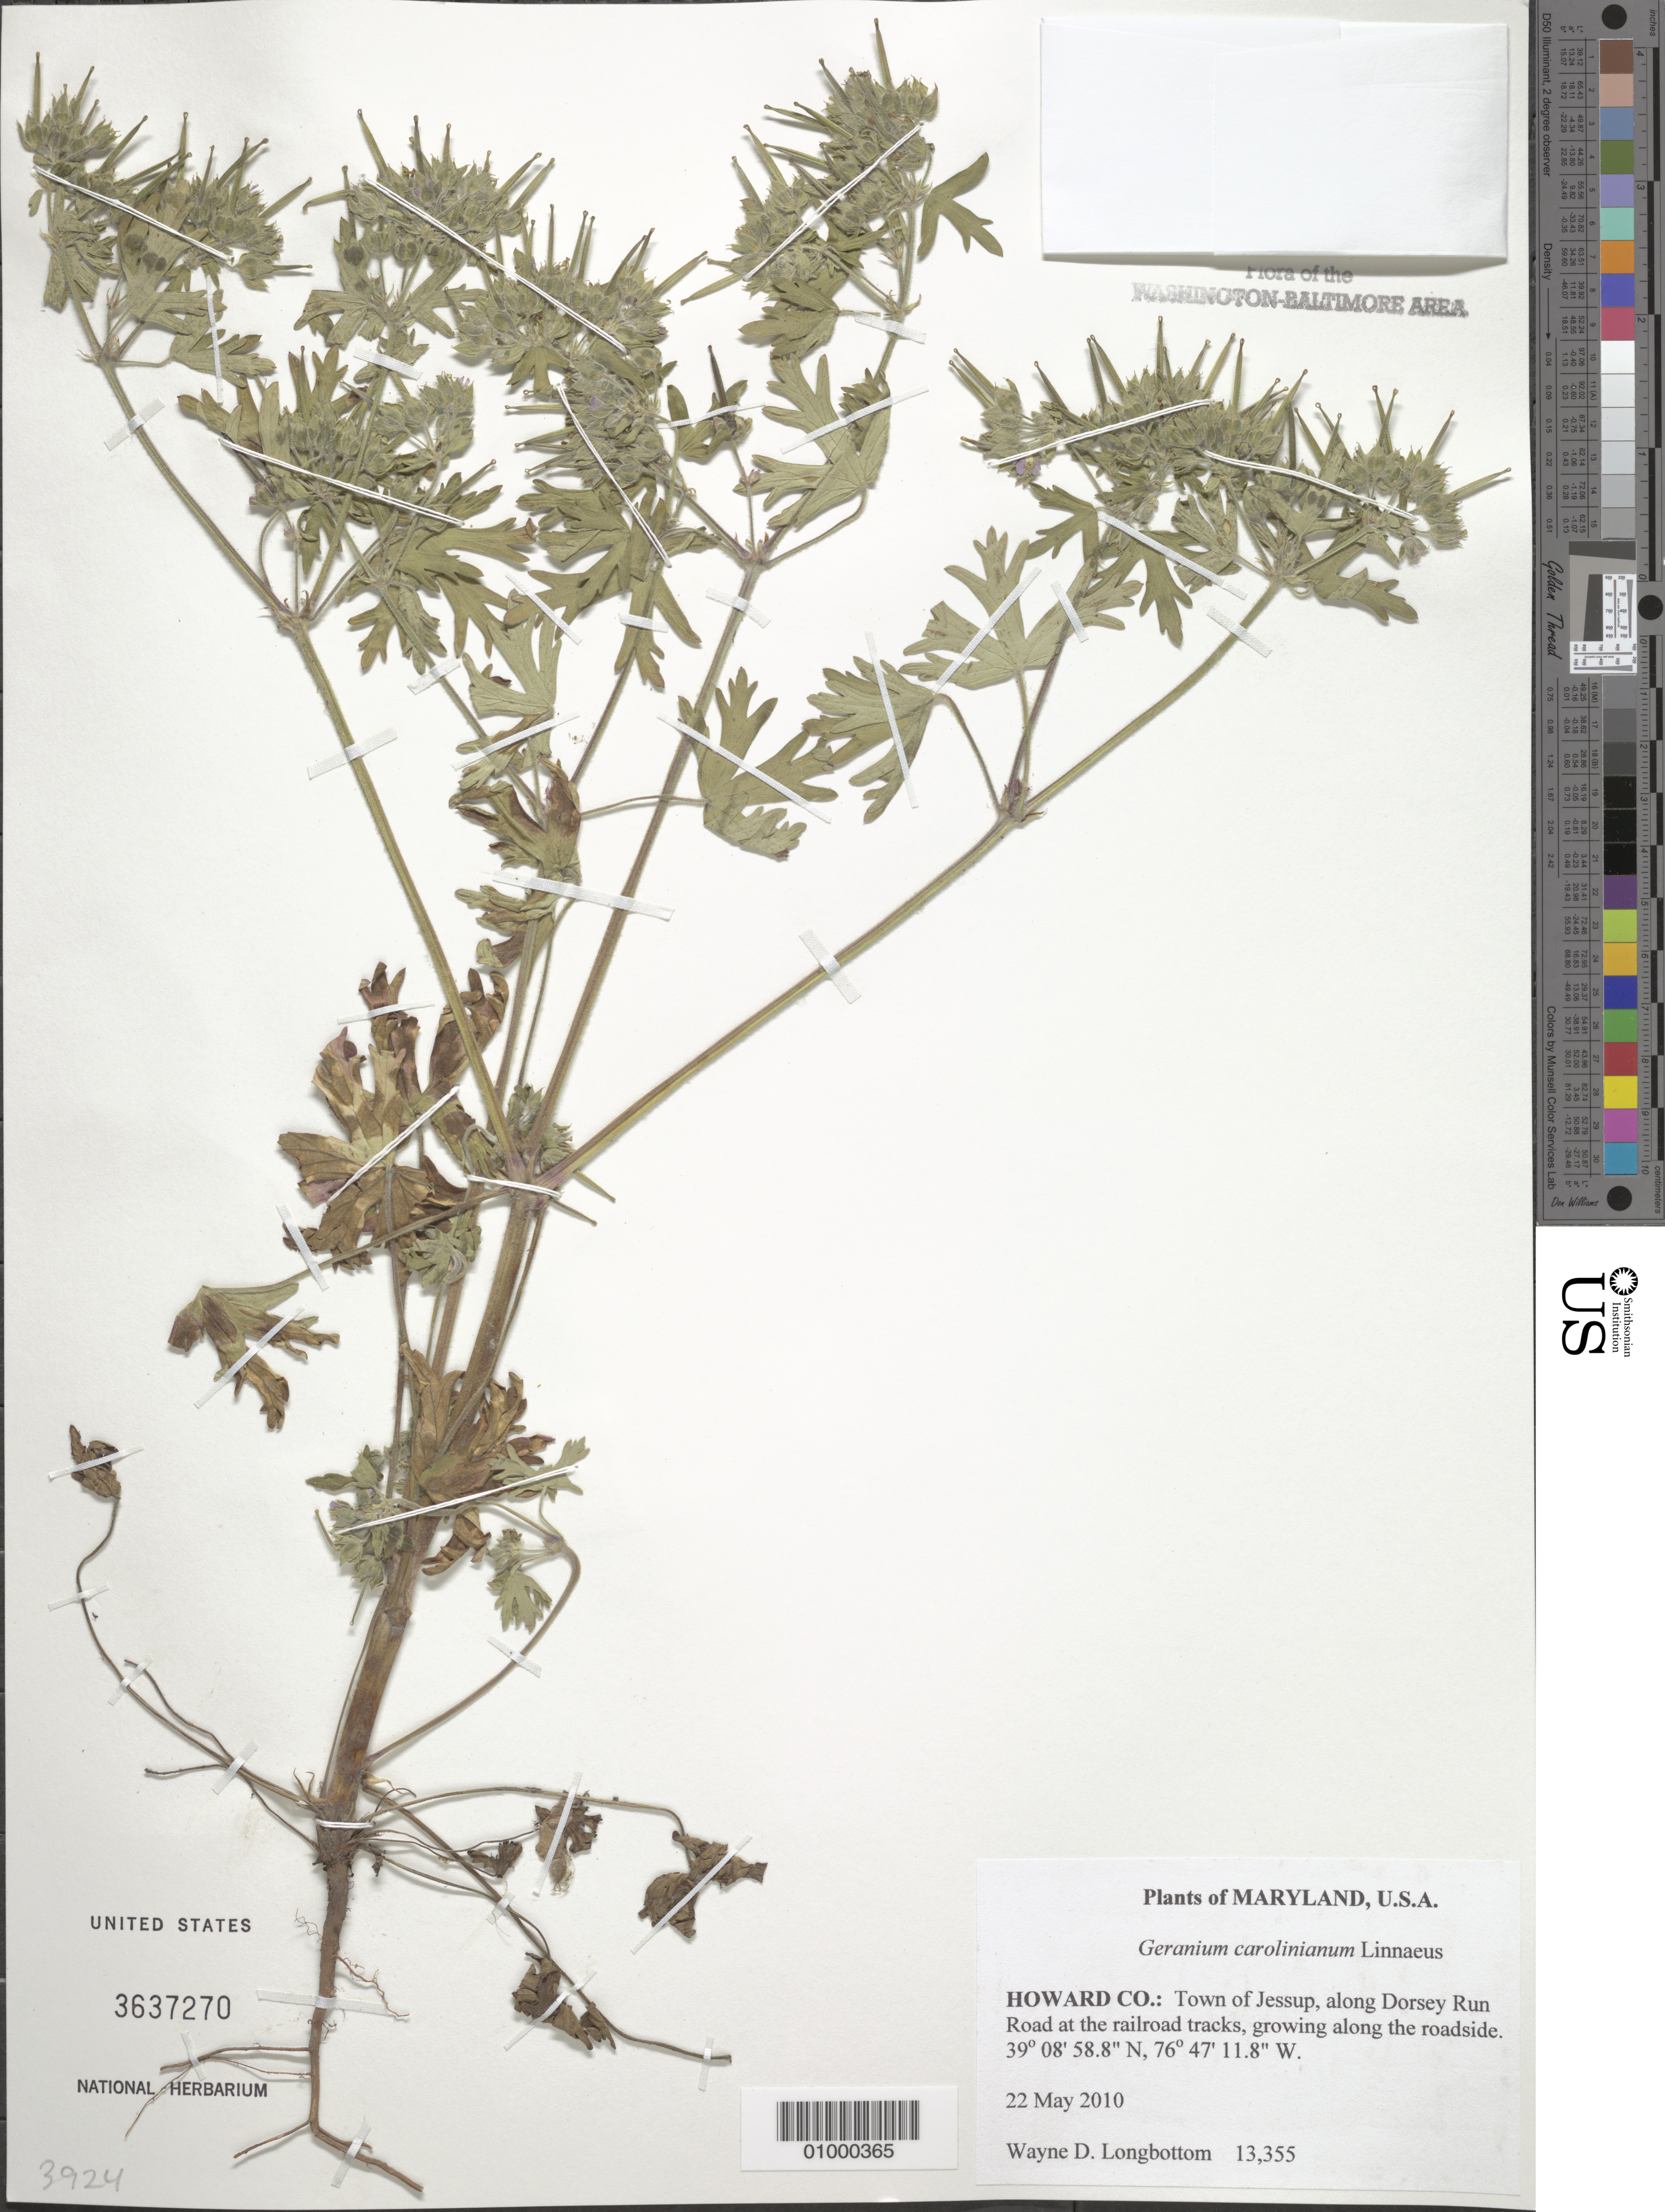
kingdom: Plantae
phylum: Tracheophyta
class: Magnoliopsida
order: Geraniales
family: Geraniaceae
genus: Geranium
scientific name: Geranium carolinianum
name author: L.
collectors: W. D. Longbottom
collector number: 13355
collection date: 2010-05-22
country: United States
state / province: Maryland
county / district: Howard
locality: Town of Jessup, along Dorsey Run Road at the railroad tracks, growing along the roadside.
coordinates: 39 08 58.8 N, 76 47 11.8 W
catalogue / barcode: US 3637270